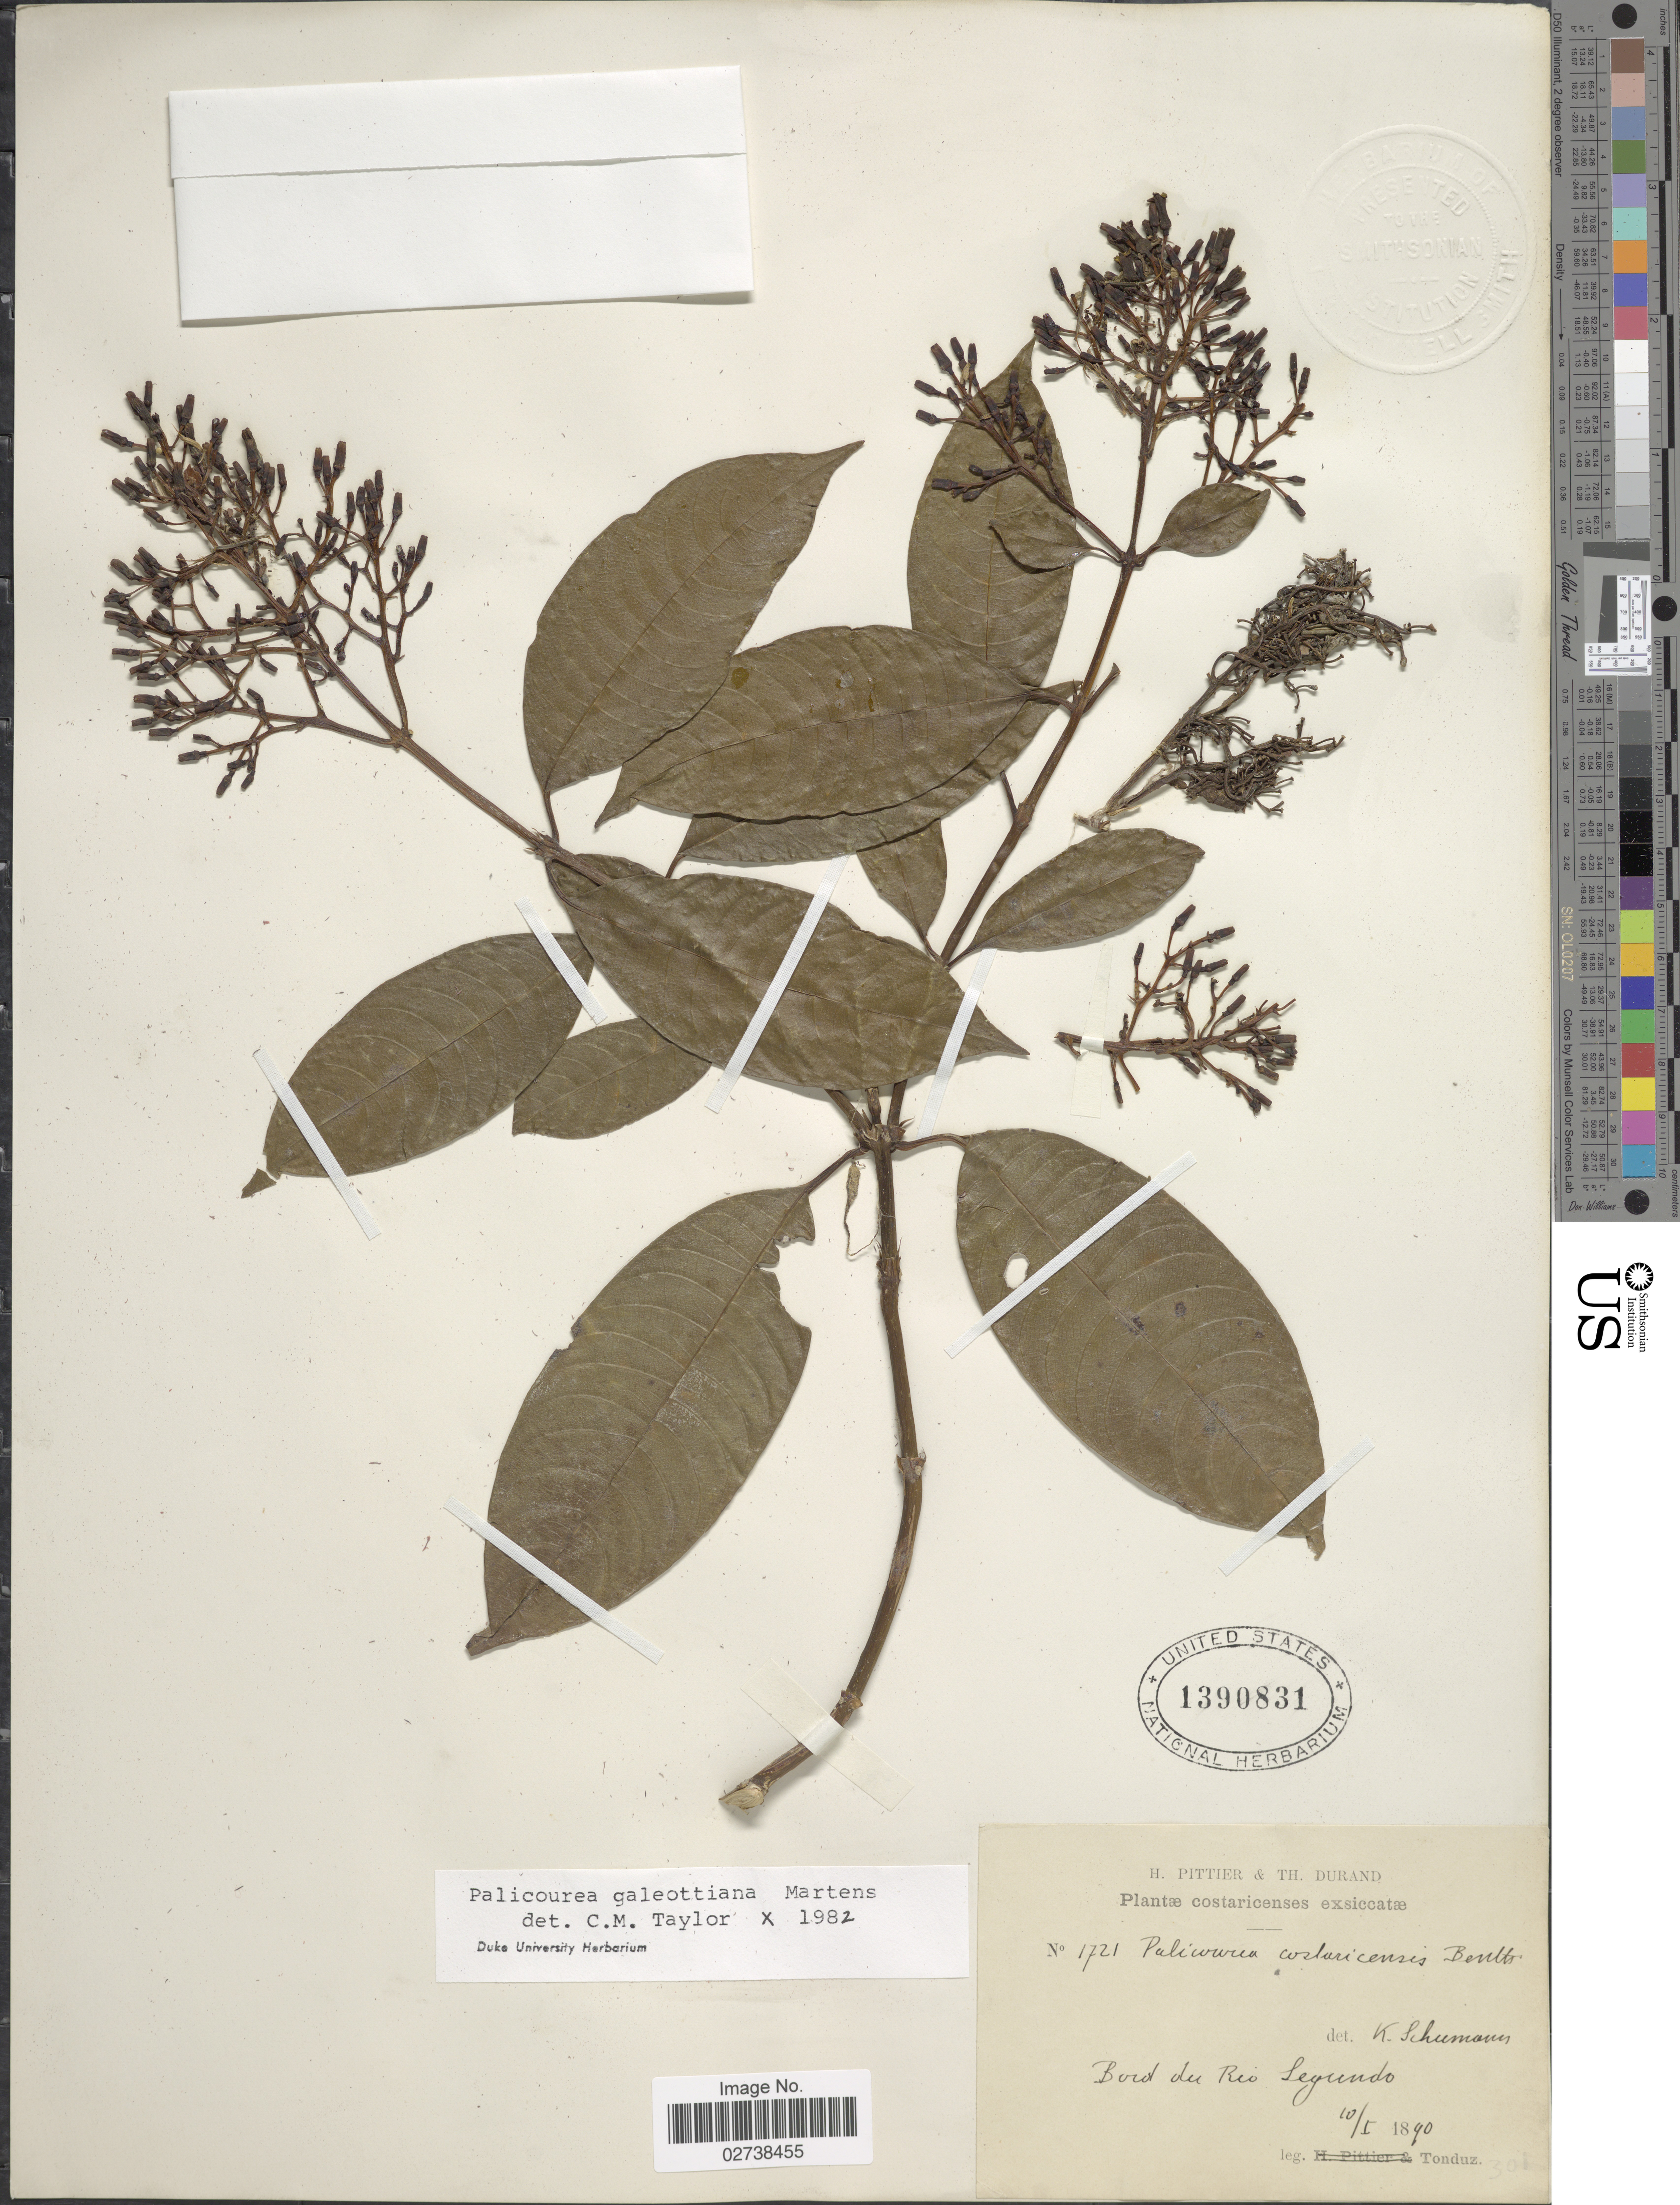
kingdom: Plantae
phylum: Tracheophyta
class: Magnoliopsida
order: Gentianales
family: Rubiaceae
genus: Palicourea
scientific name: Palicourea galeottiana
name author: M. Martens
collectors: A. Tonduz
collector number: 1721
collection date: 1890-01-10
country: Costa Rica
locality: Bord du Rio Segundo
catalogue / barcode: US 1390831